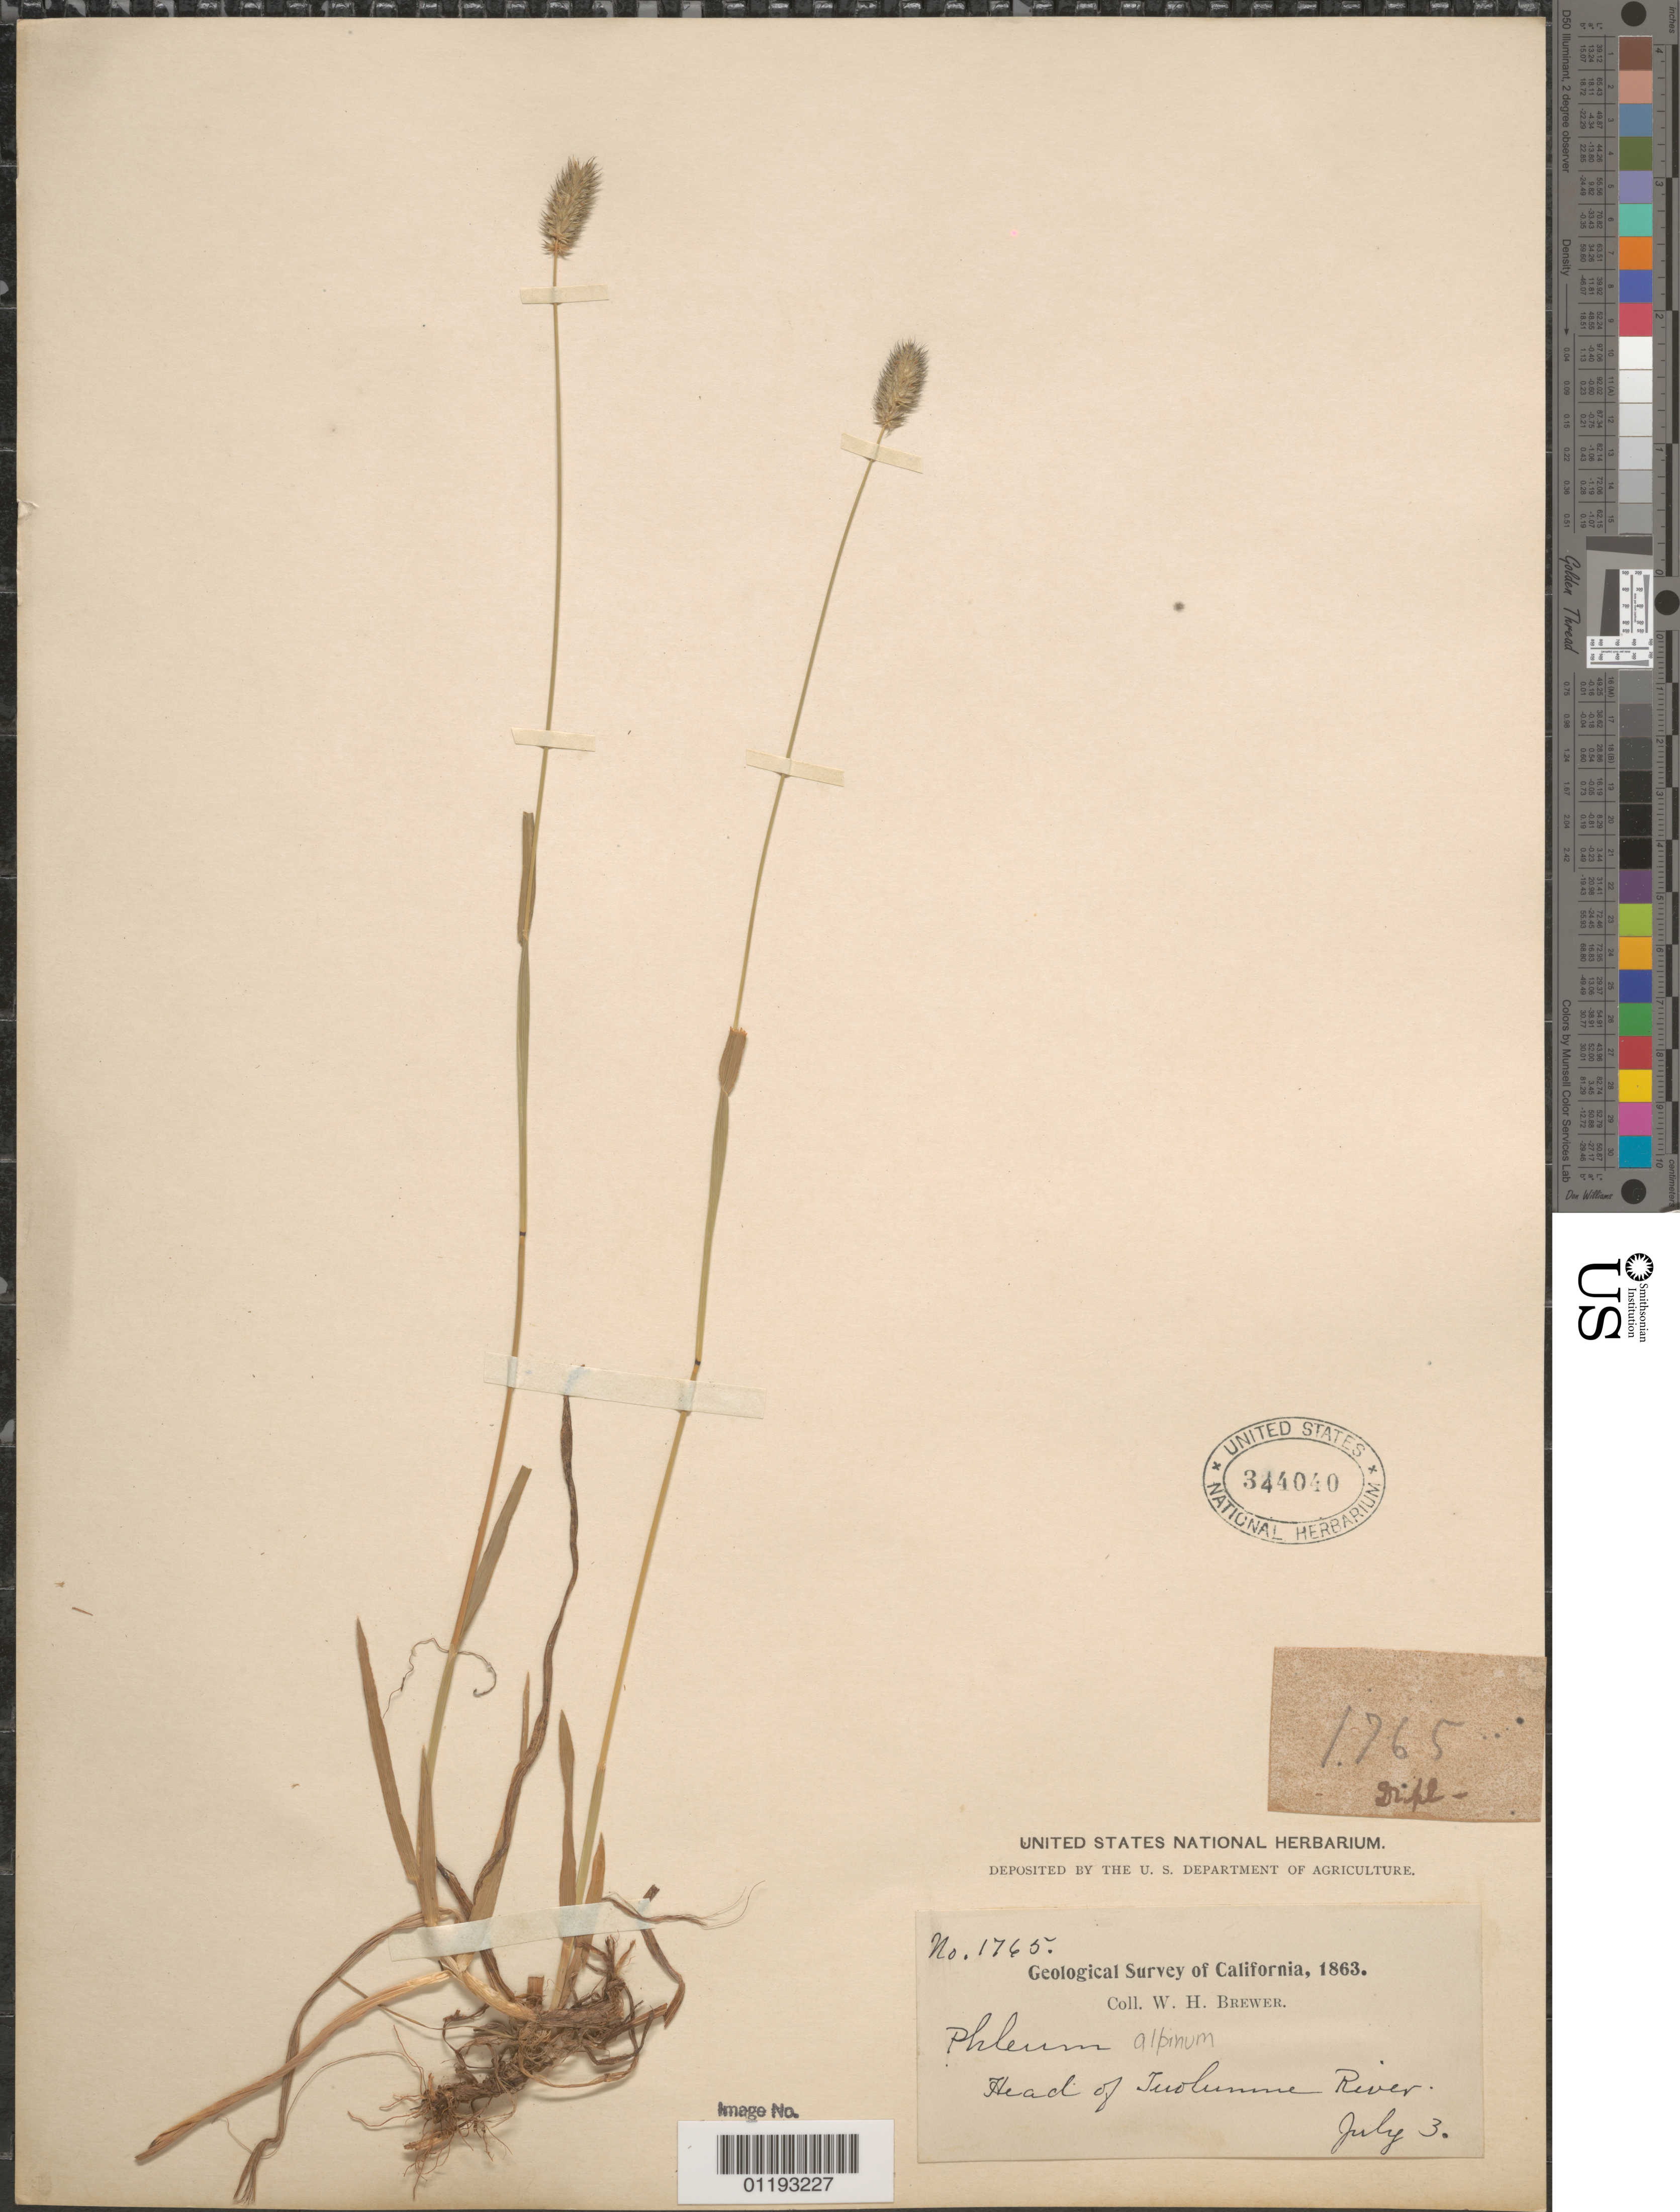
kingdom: Plantae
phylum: Tracheophyta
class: Liliopsida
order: Poales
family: Poaceae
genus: Phleum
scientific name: Phleum alpinum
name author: L.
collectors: W. H. Brewer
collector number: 1765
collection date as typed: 03 Jul 1863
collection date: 1863-07-03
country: United States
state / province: California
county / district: Tuolumne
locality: Head of Tuolumne River.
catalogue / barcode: US 344040